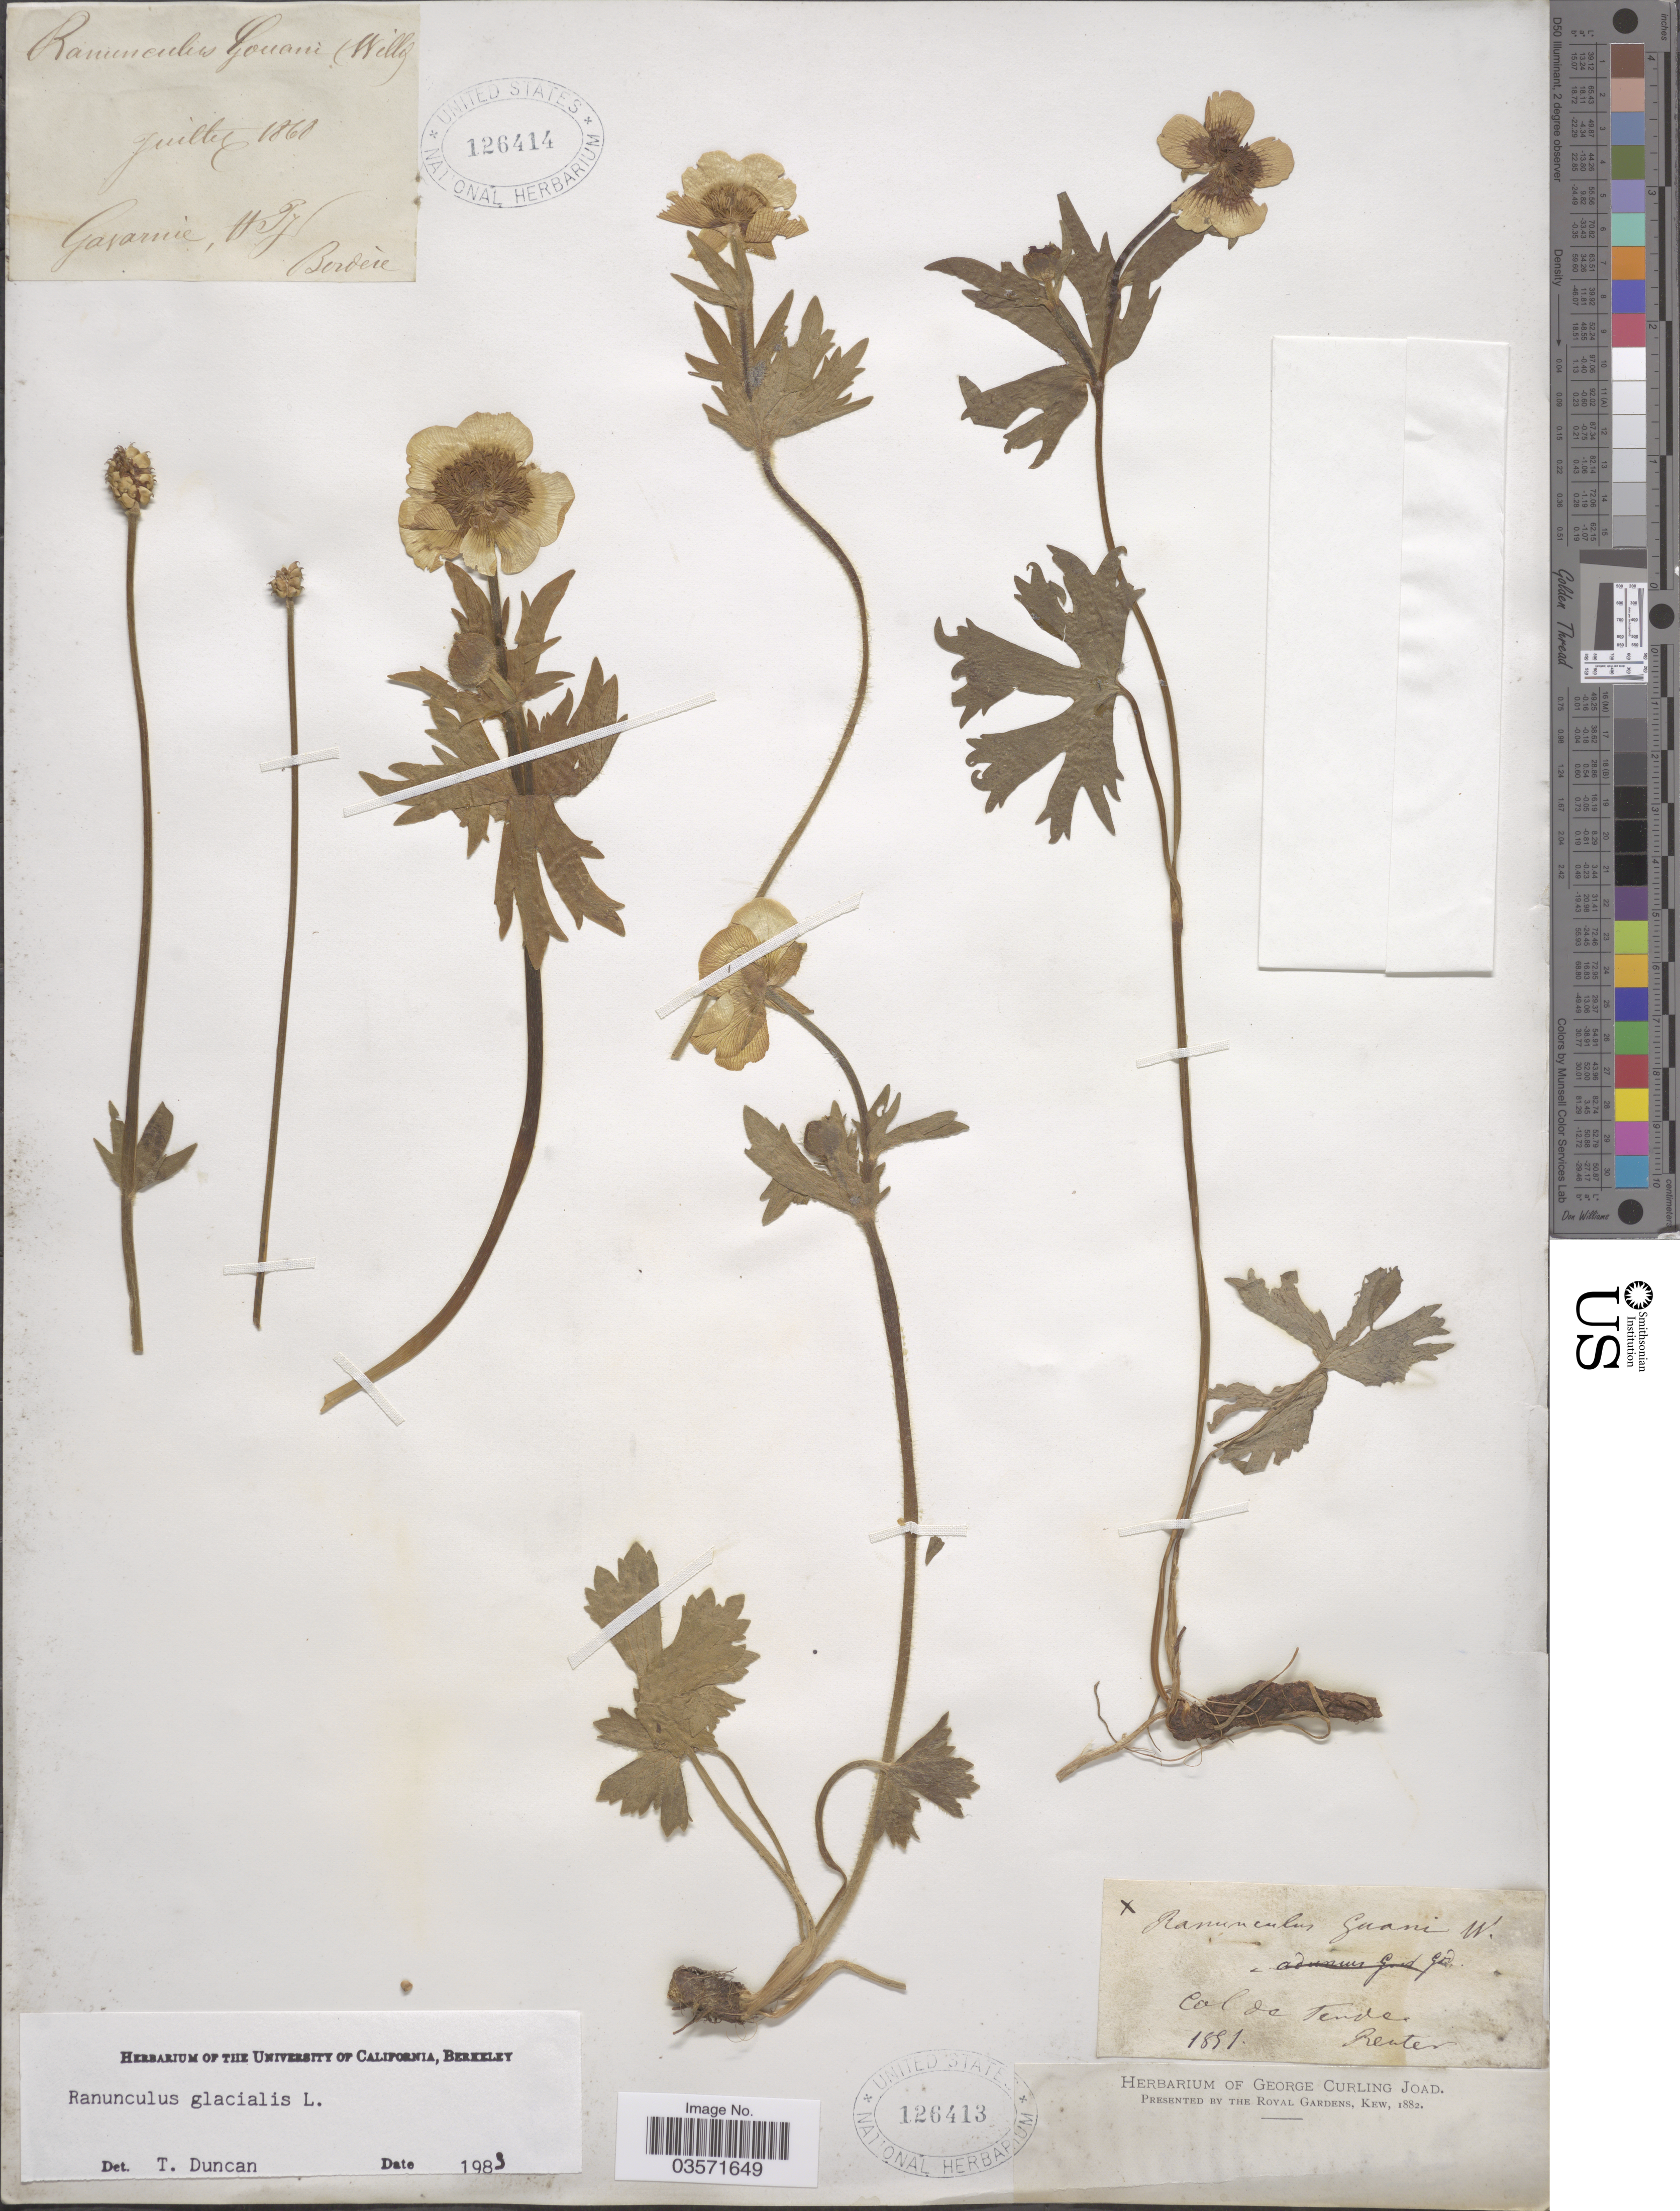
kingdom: Plantae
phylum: Tracheophyta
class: Magnoliopsida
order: Ranunculales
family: Ranunculaceae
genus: Ranunculus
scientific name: Ranunculus glacialis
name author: L.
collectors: -. Bordère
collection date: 1860-07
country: France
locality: Gavarnie, H Py.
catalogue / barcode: US 126414